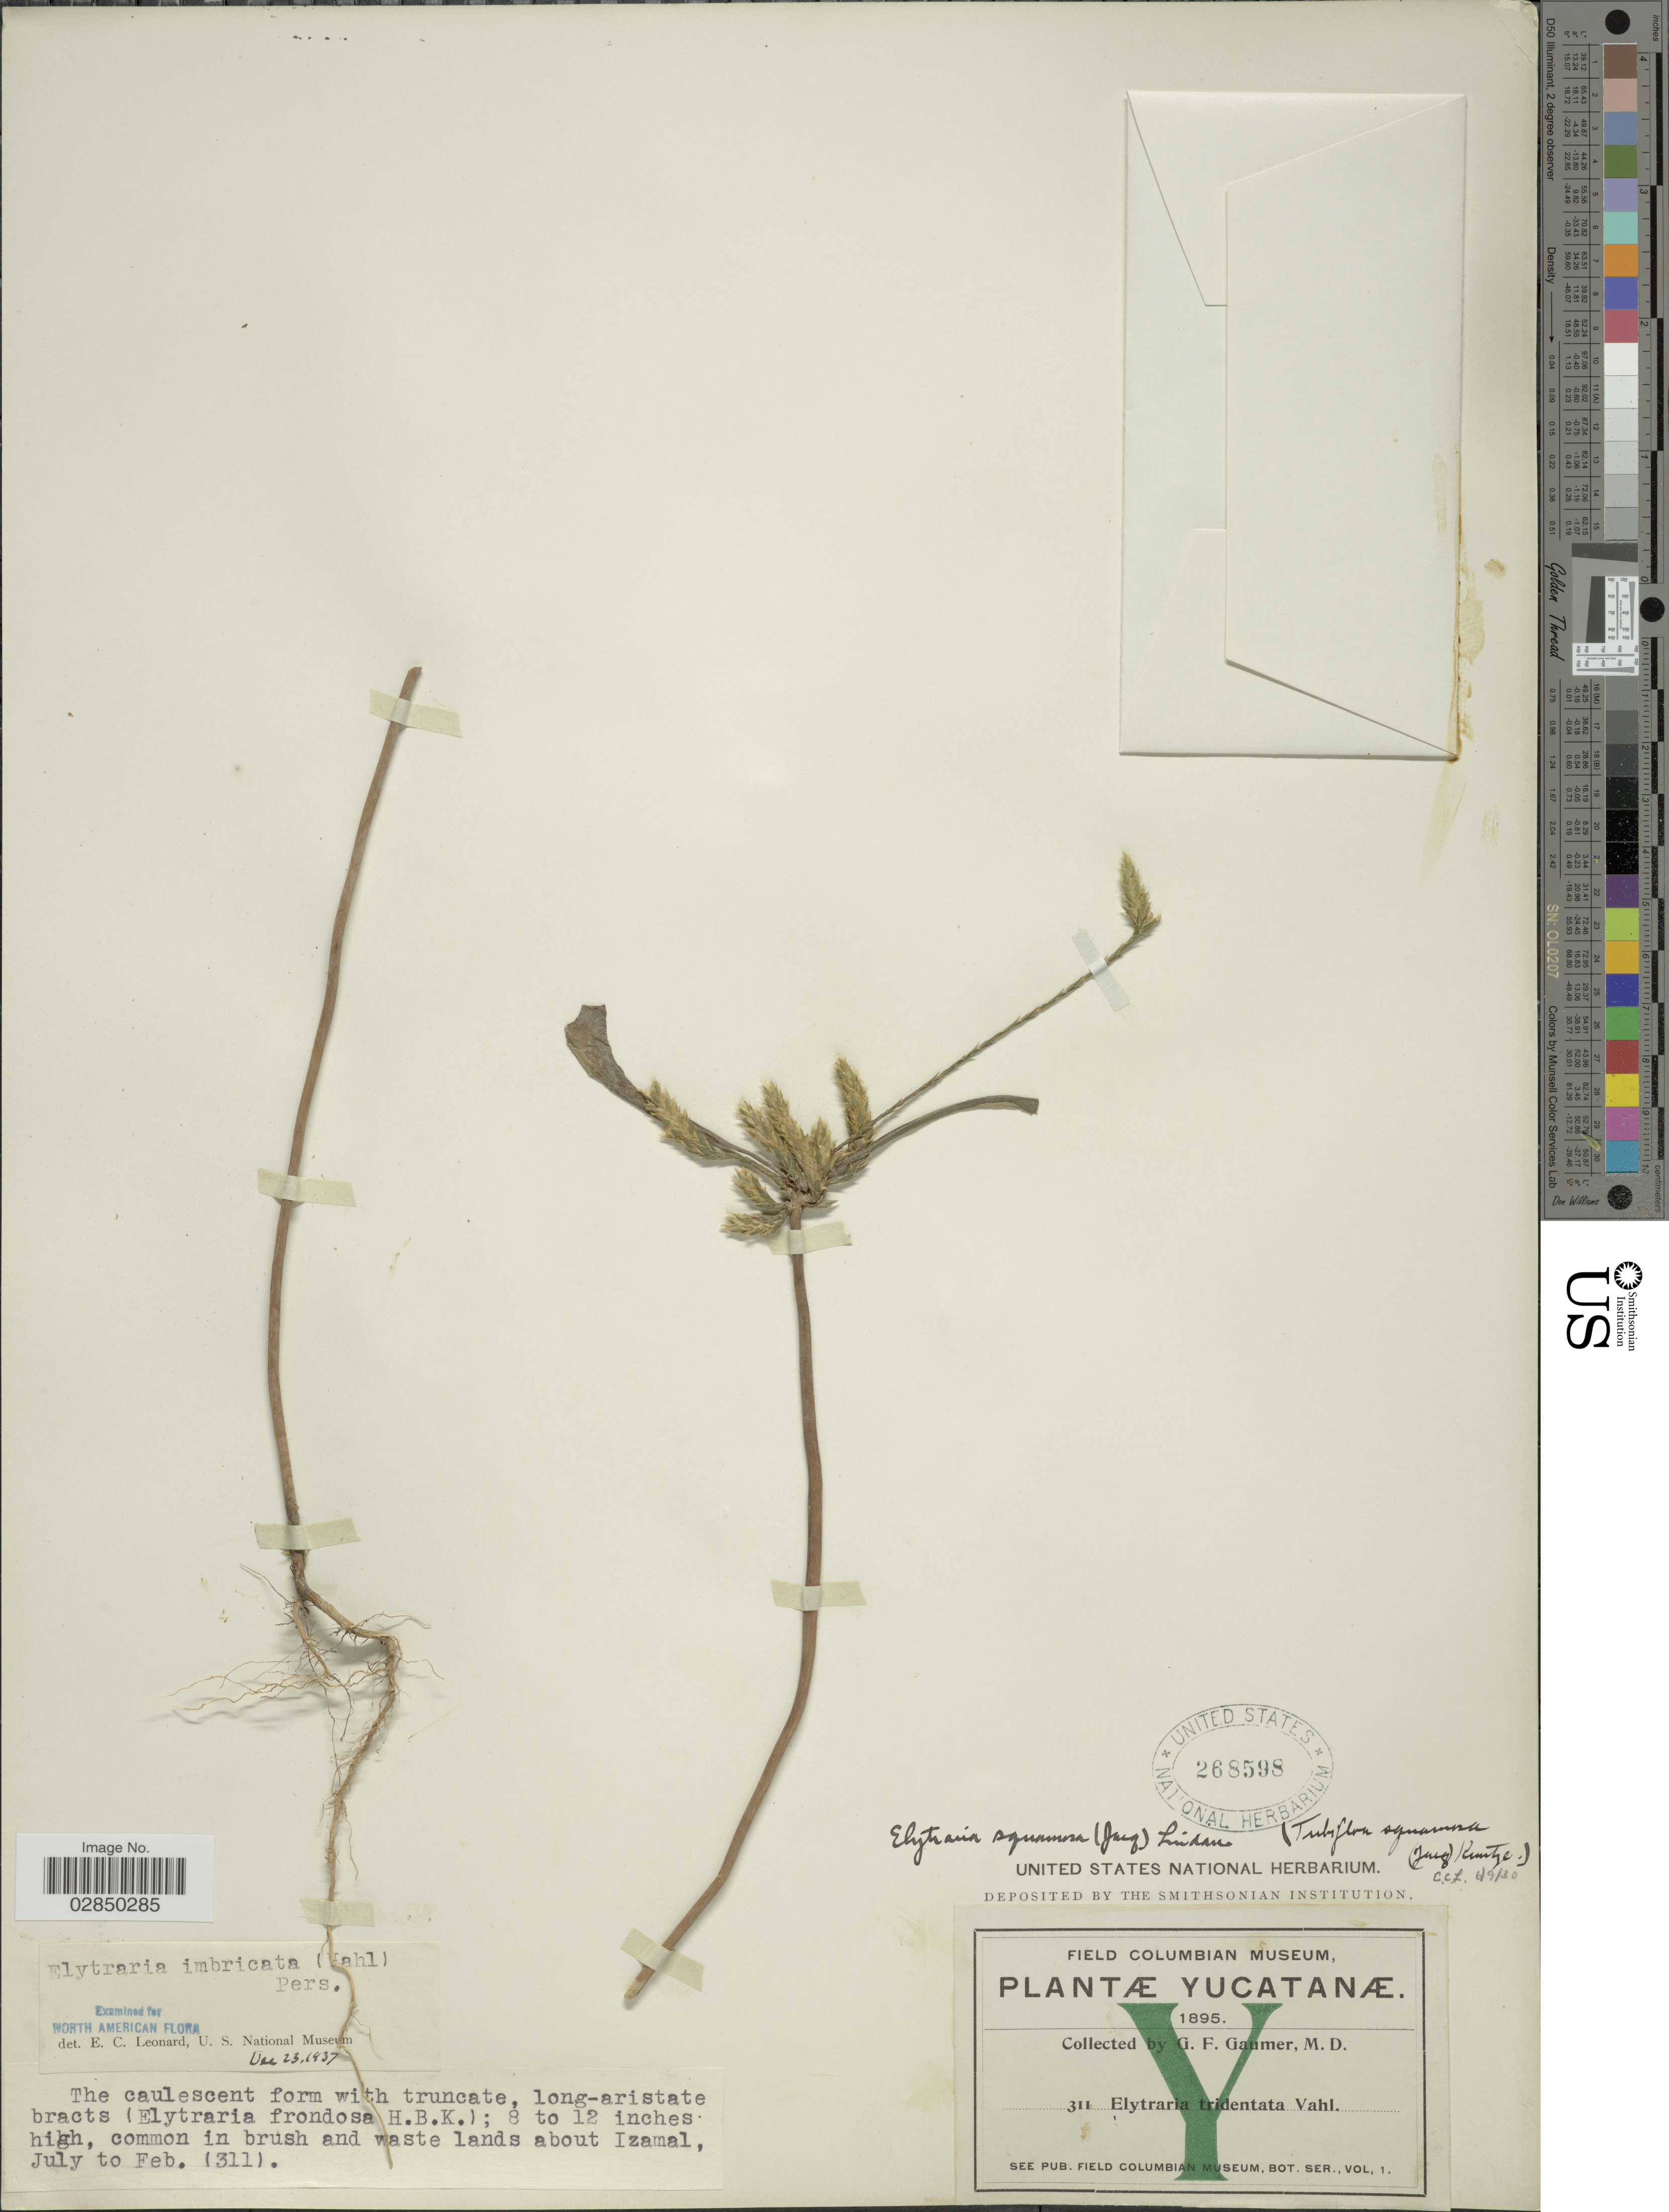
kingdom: Plantae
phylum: Tracheophyta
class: Magnoliopsida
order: Lamiales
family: Acanthaceae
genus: Elytraria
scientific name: Elytraria imbricata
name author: (Vahl) Pers.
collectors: G. F. Gaumer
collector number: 311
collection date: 1895-02/1895-07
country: Mexico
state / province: Yucatán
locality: Izamal.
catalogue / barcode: US 268598